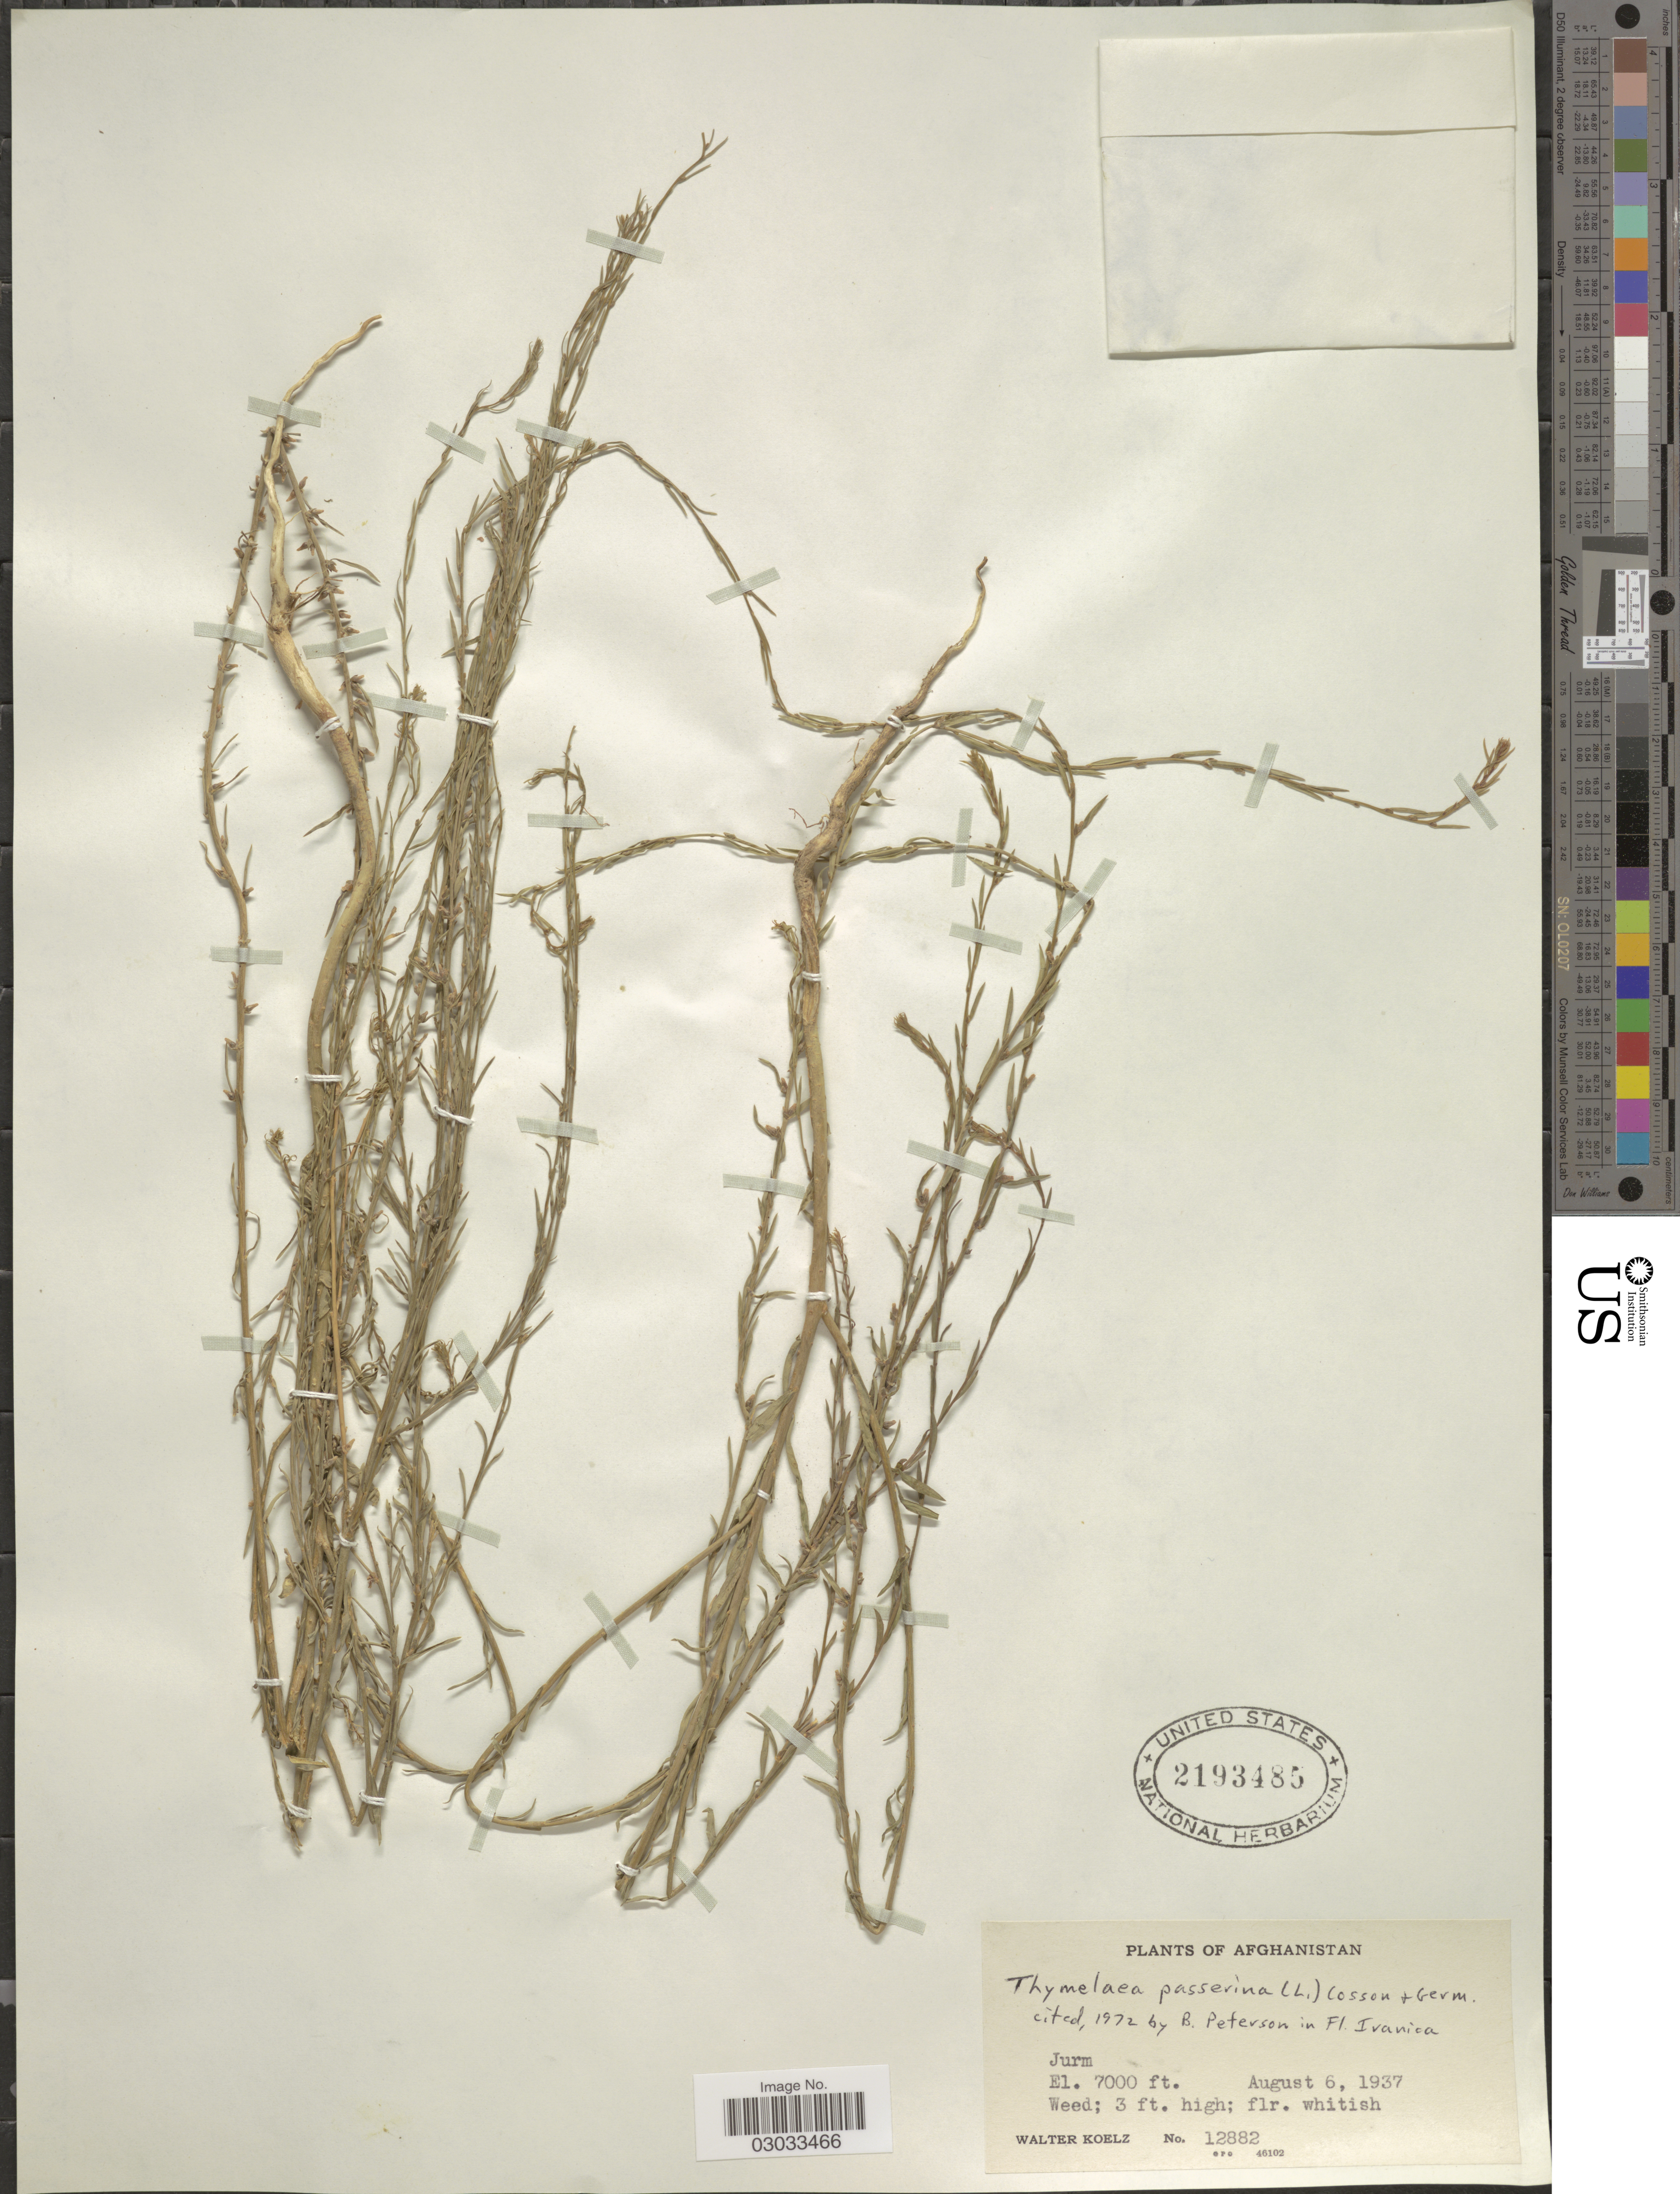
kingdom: Plantae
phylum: Tracheophyta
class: Magnoliopsida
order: Malvales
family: Thymelaeaceae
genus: Thymelaea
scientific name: Thymelaea passerina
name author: (L.) Coss. & Germ.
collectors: W. N. Koelz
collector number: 12882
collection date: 1937-08-06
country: Afghanistan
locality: Jurm.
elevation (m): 2134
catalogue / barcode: US 2193485